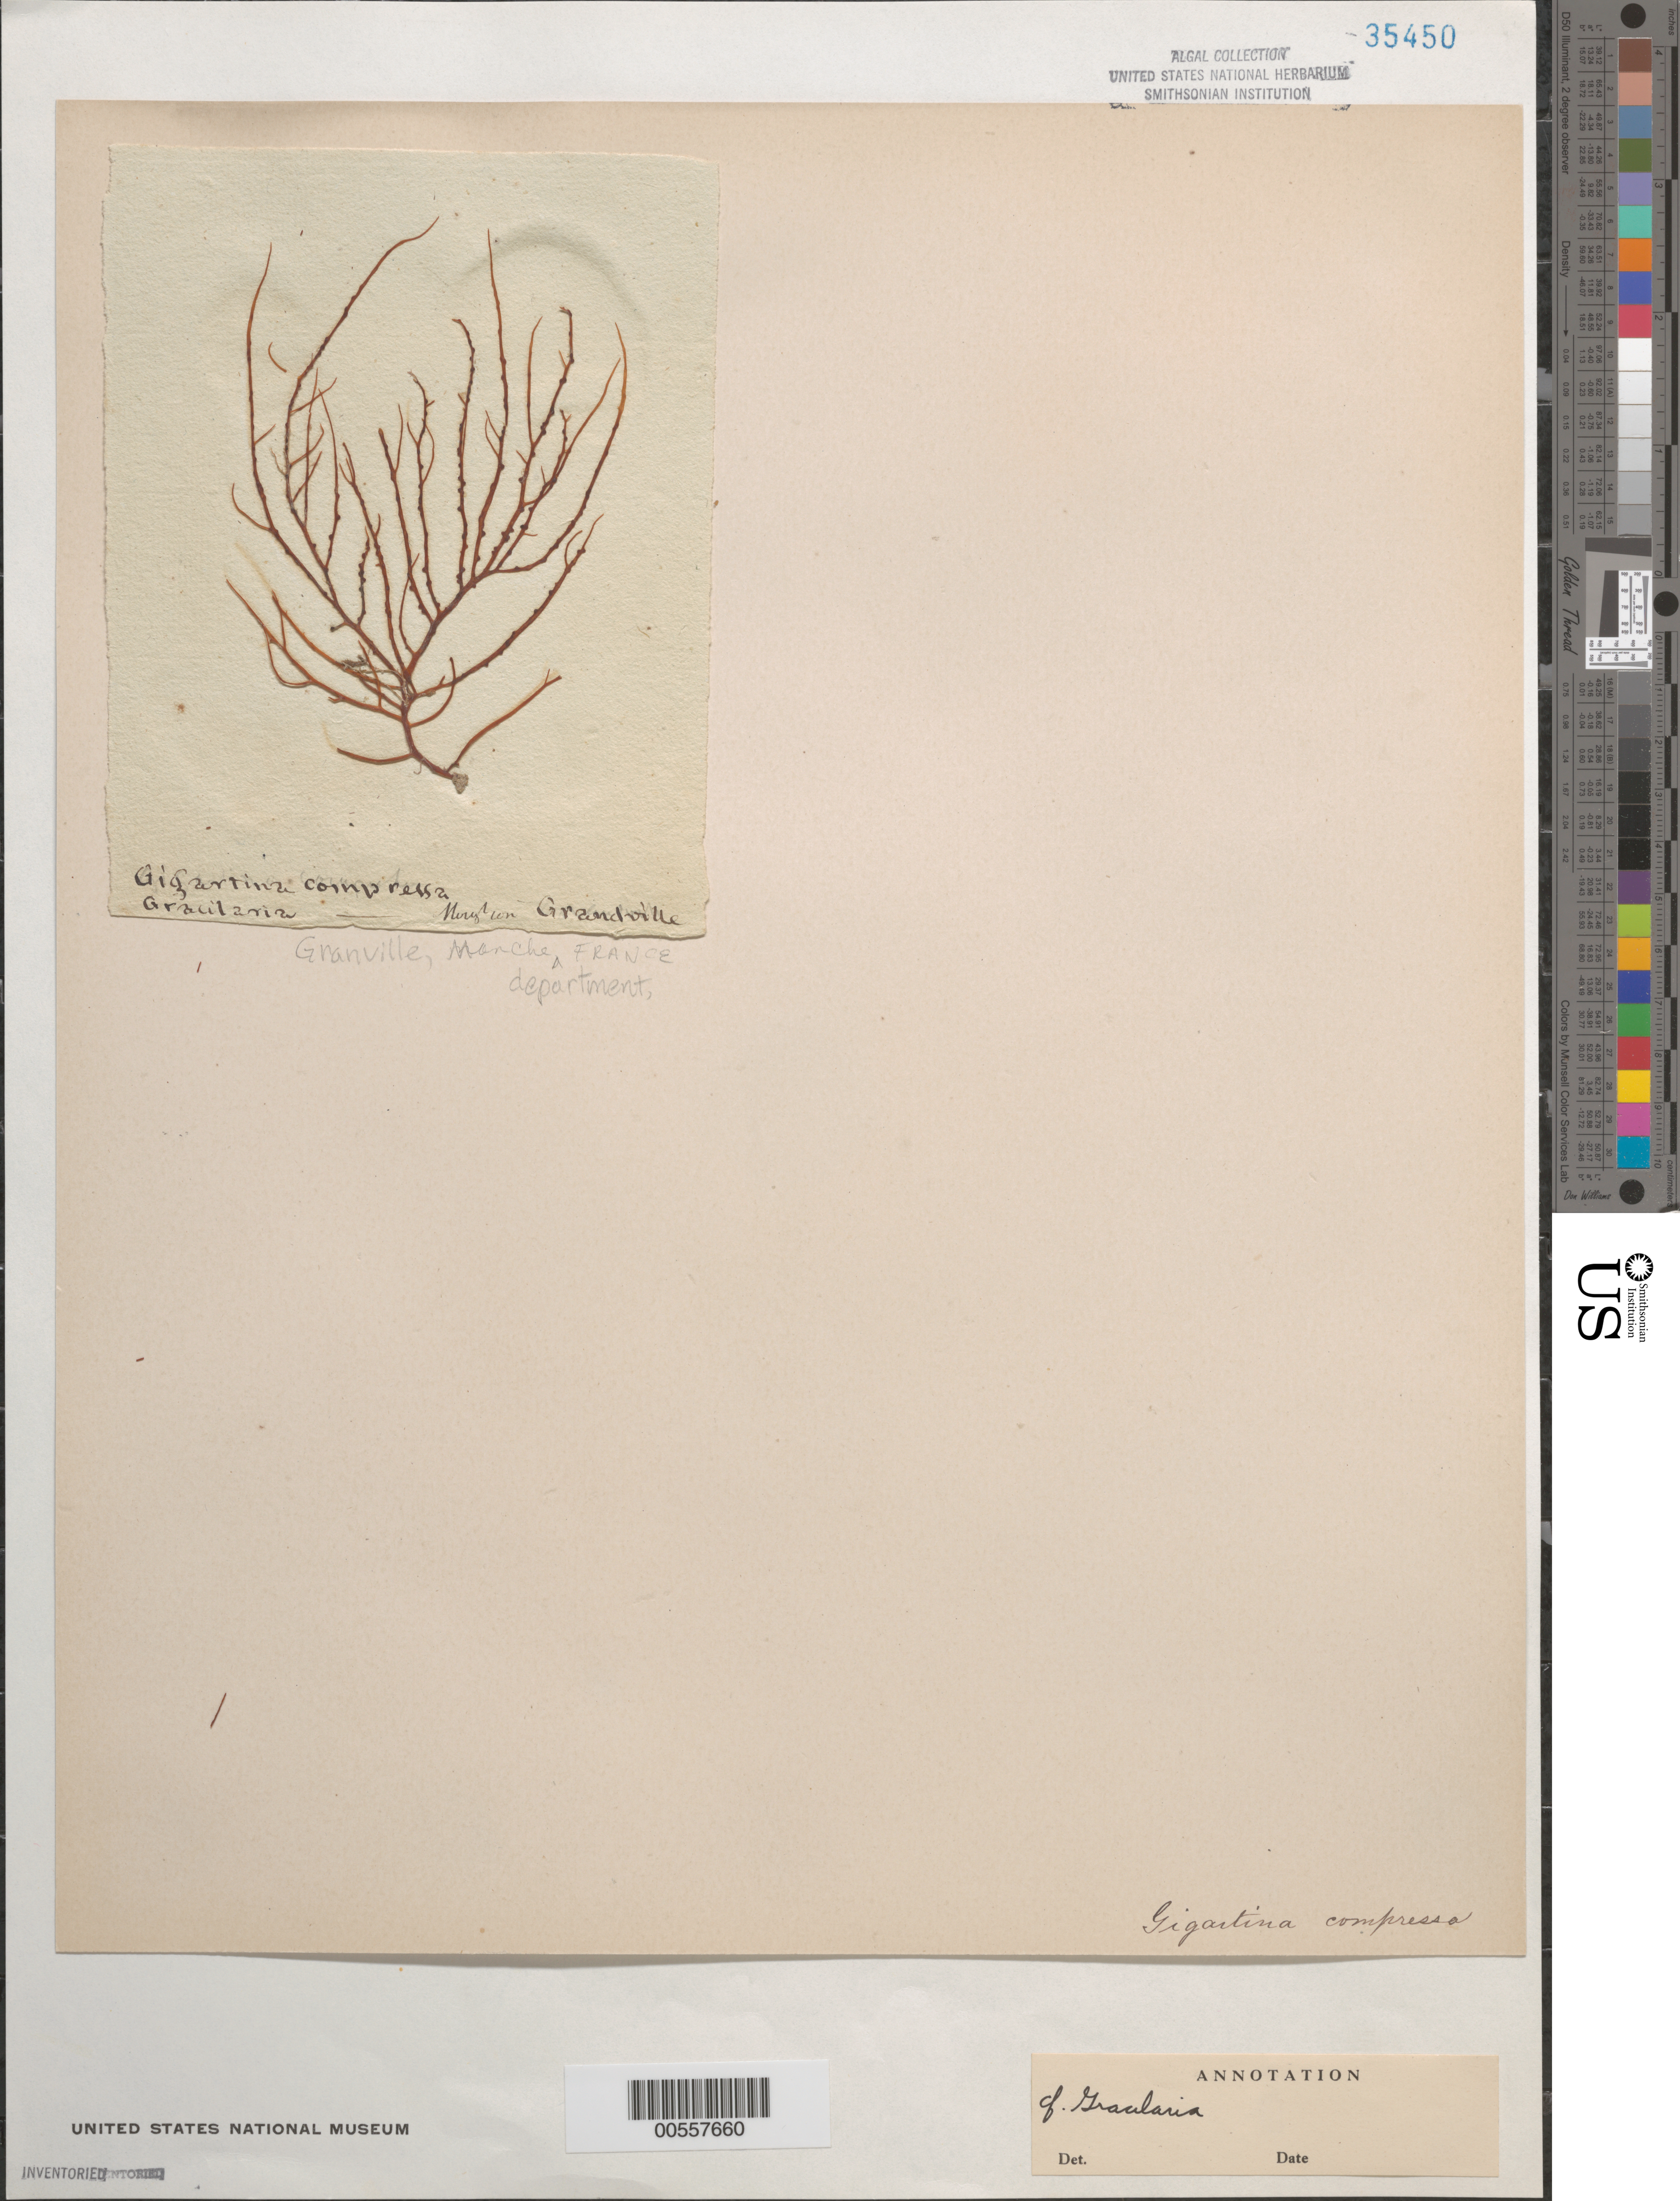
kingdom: Plantae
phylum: Rhodophyta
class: Florideophyceae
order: Gracilariales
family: Gracilariaceae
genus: Gracilaria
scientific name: Gracilaria sp.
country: France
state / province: Normandie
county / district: Manche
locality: Granville (Grandville)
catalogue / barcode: US 35450